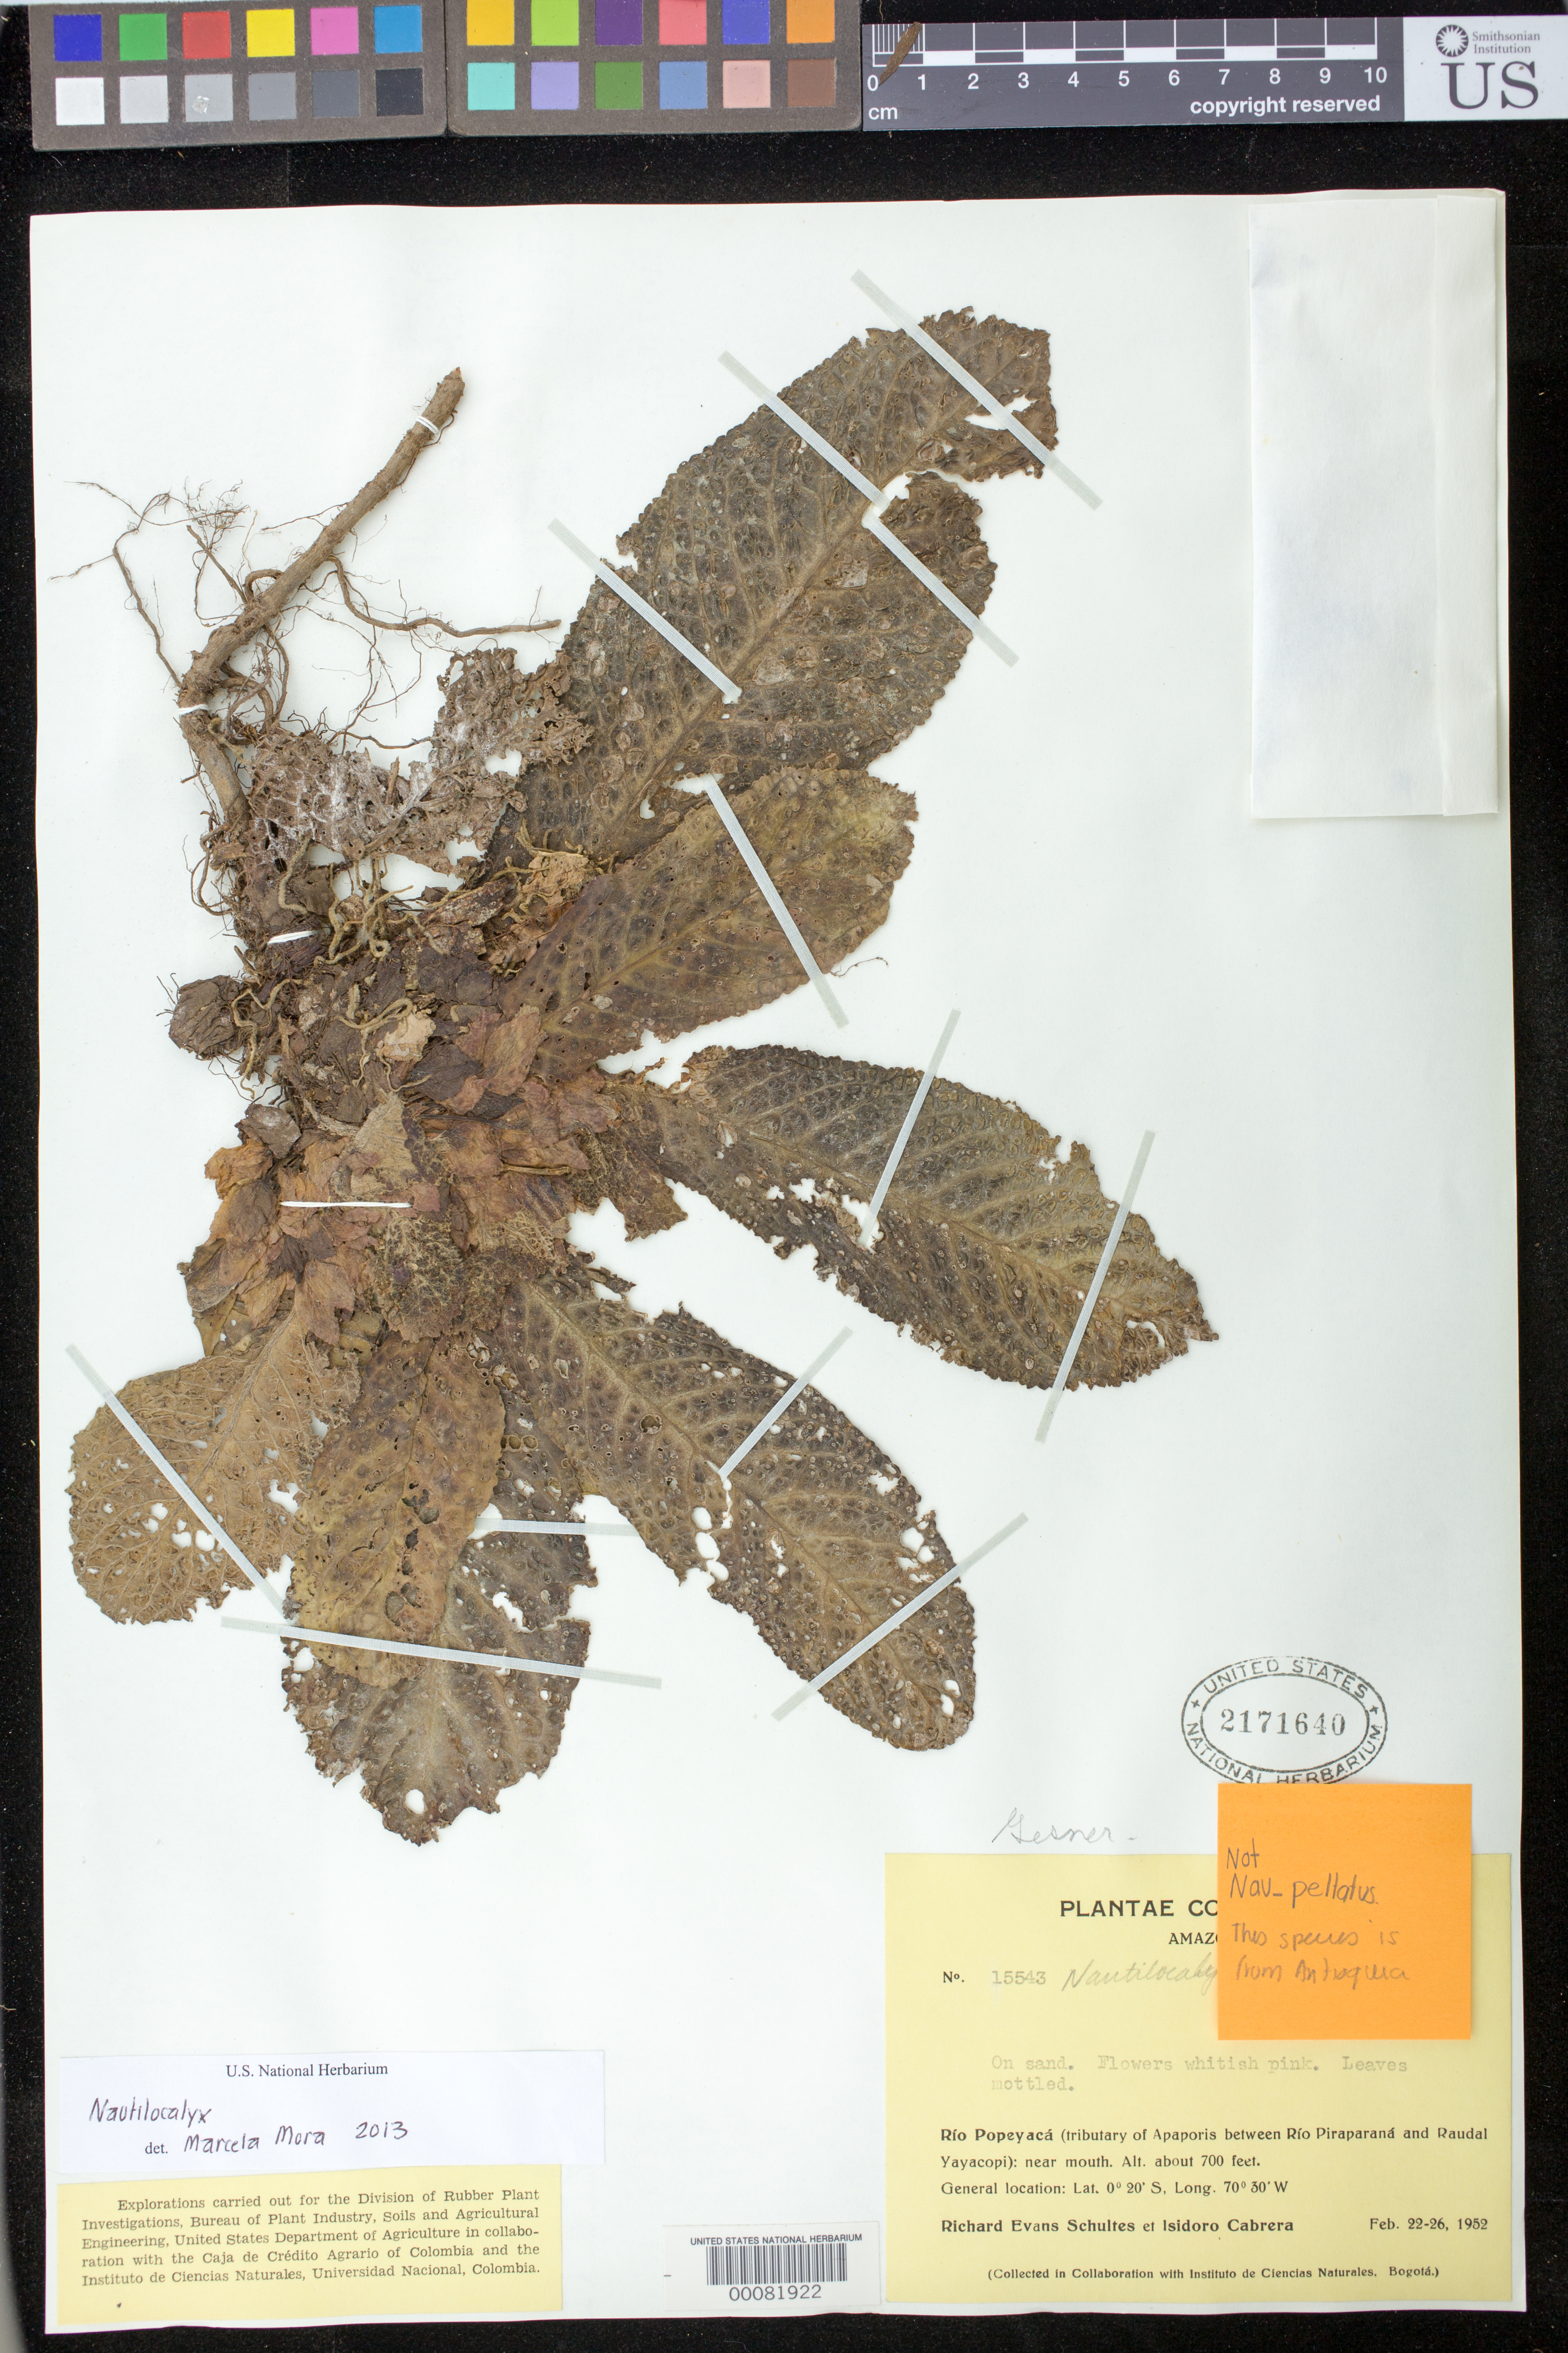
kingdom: Plantae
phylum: Tracheophyta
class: Magnoliopsida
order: Lamiales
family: Gesneriaceae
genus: Nautilocalyx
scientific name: Nautilocalyx sp.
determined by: Mora, M. Marcela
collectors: R. E. Schultes & I. Cabrera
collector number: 15543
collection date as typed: Feb 1952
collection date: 1952-02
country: Colombia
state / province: Amazônas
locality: Rio Popeyaca (tributary of Apaporis between Rio Piraparana and Raudal Yayacopi), nearmouth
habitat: On sand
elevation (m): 700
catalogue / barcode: US 2171640